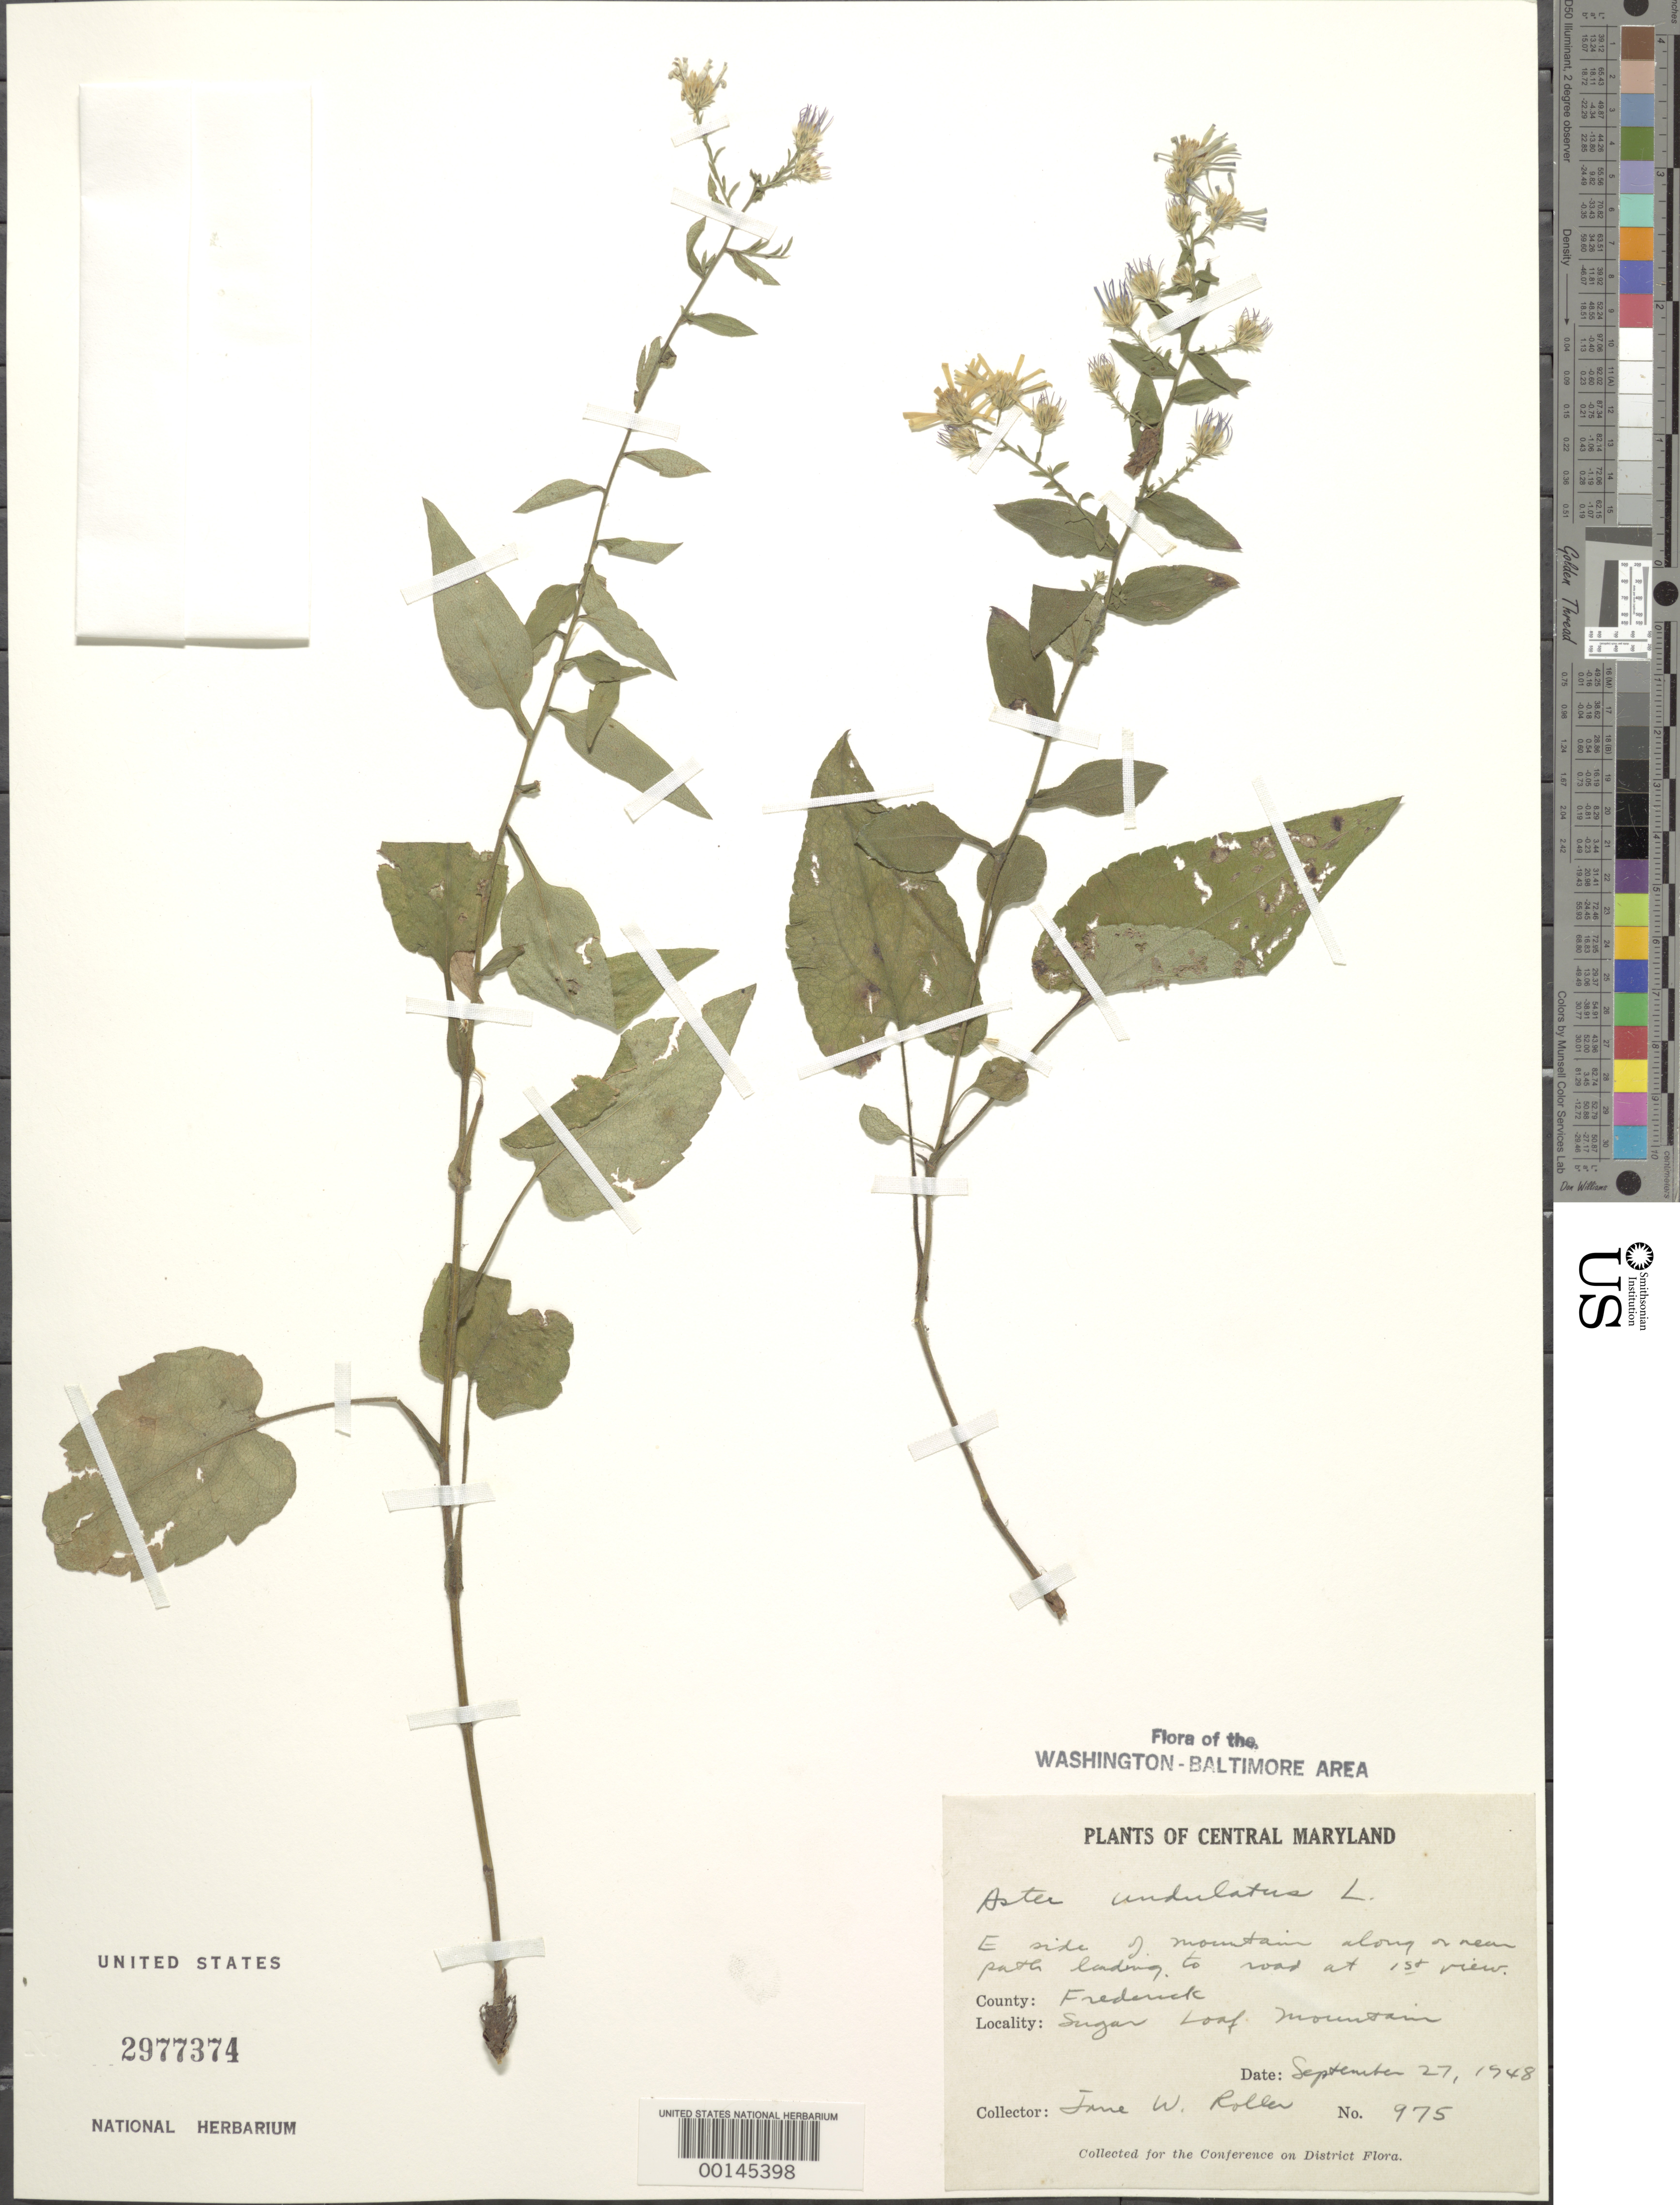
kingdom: Plantae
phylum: Tracheophyta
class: Magnoliopsida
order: Asterales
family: Asteraceae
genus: Symphyotrichum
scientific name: Symphyotrichum undulatum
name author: (L.) G.L. Nesom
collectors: J. W. Roller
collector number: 975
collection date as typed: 27 Sep 1948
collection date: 1948-09-27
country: United States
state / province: Maryland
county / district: Frederick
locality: East side of Sugar Loaf Mountain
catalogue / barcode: US 2977374